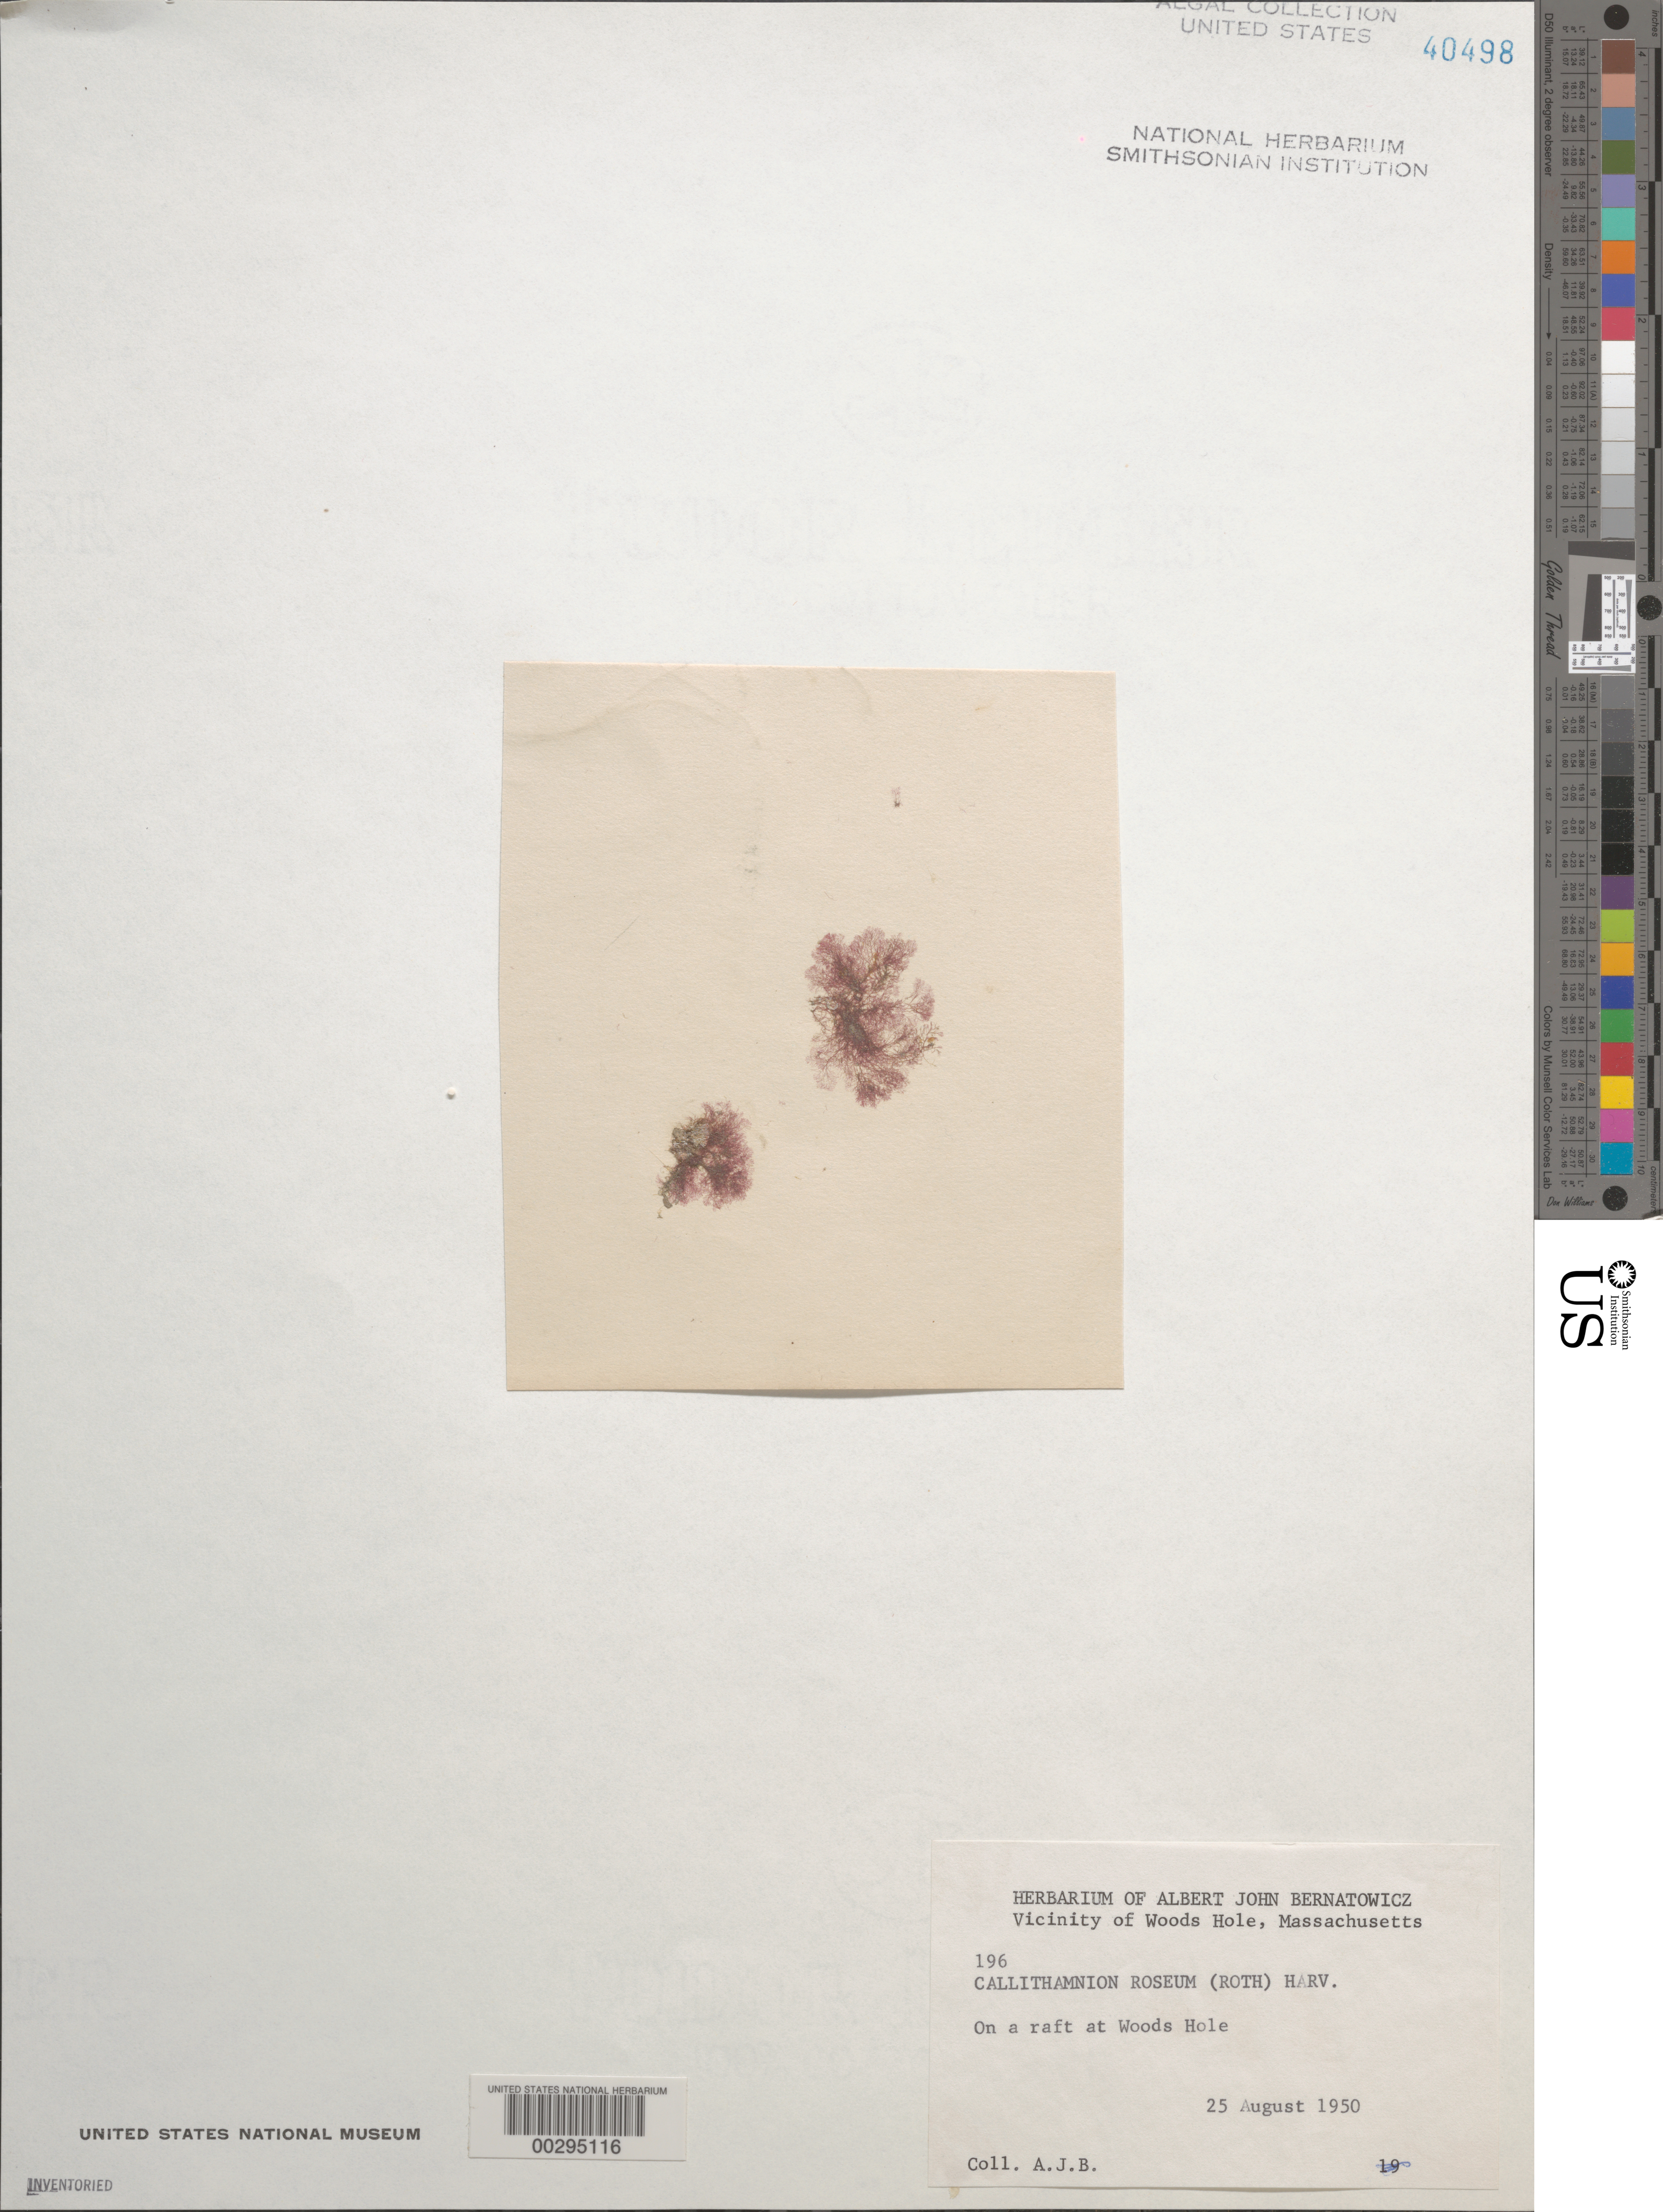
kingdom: Plantae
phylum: Rhodophyta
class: Florideophyceae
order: Ceramiales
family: Callithamniaceae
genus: Gaillona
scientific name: Gaillona rosea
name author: (Roth) A. Athanasiadis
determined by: Algae name updating Project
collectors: A. Bernatowicz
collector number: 196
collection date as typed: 25 Aug 1950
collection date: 1950-08-25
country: United States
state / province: Massachusetts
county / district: Barnstable County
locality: Woods Hole area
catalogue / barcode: US 40498